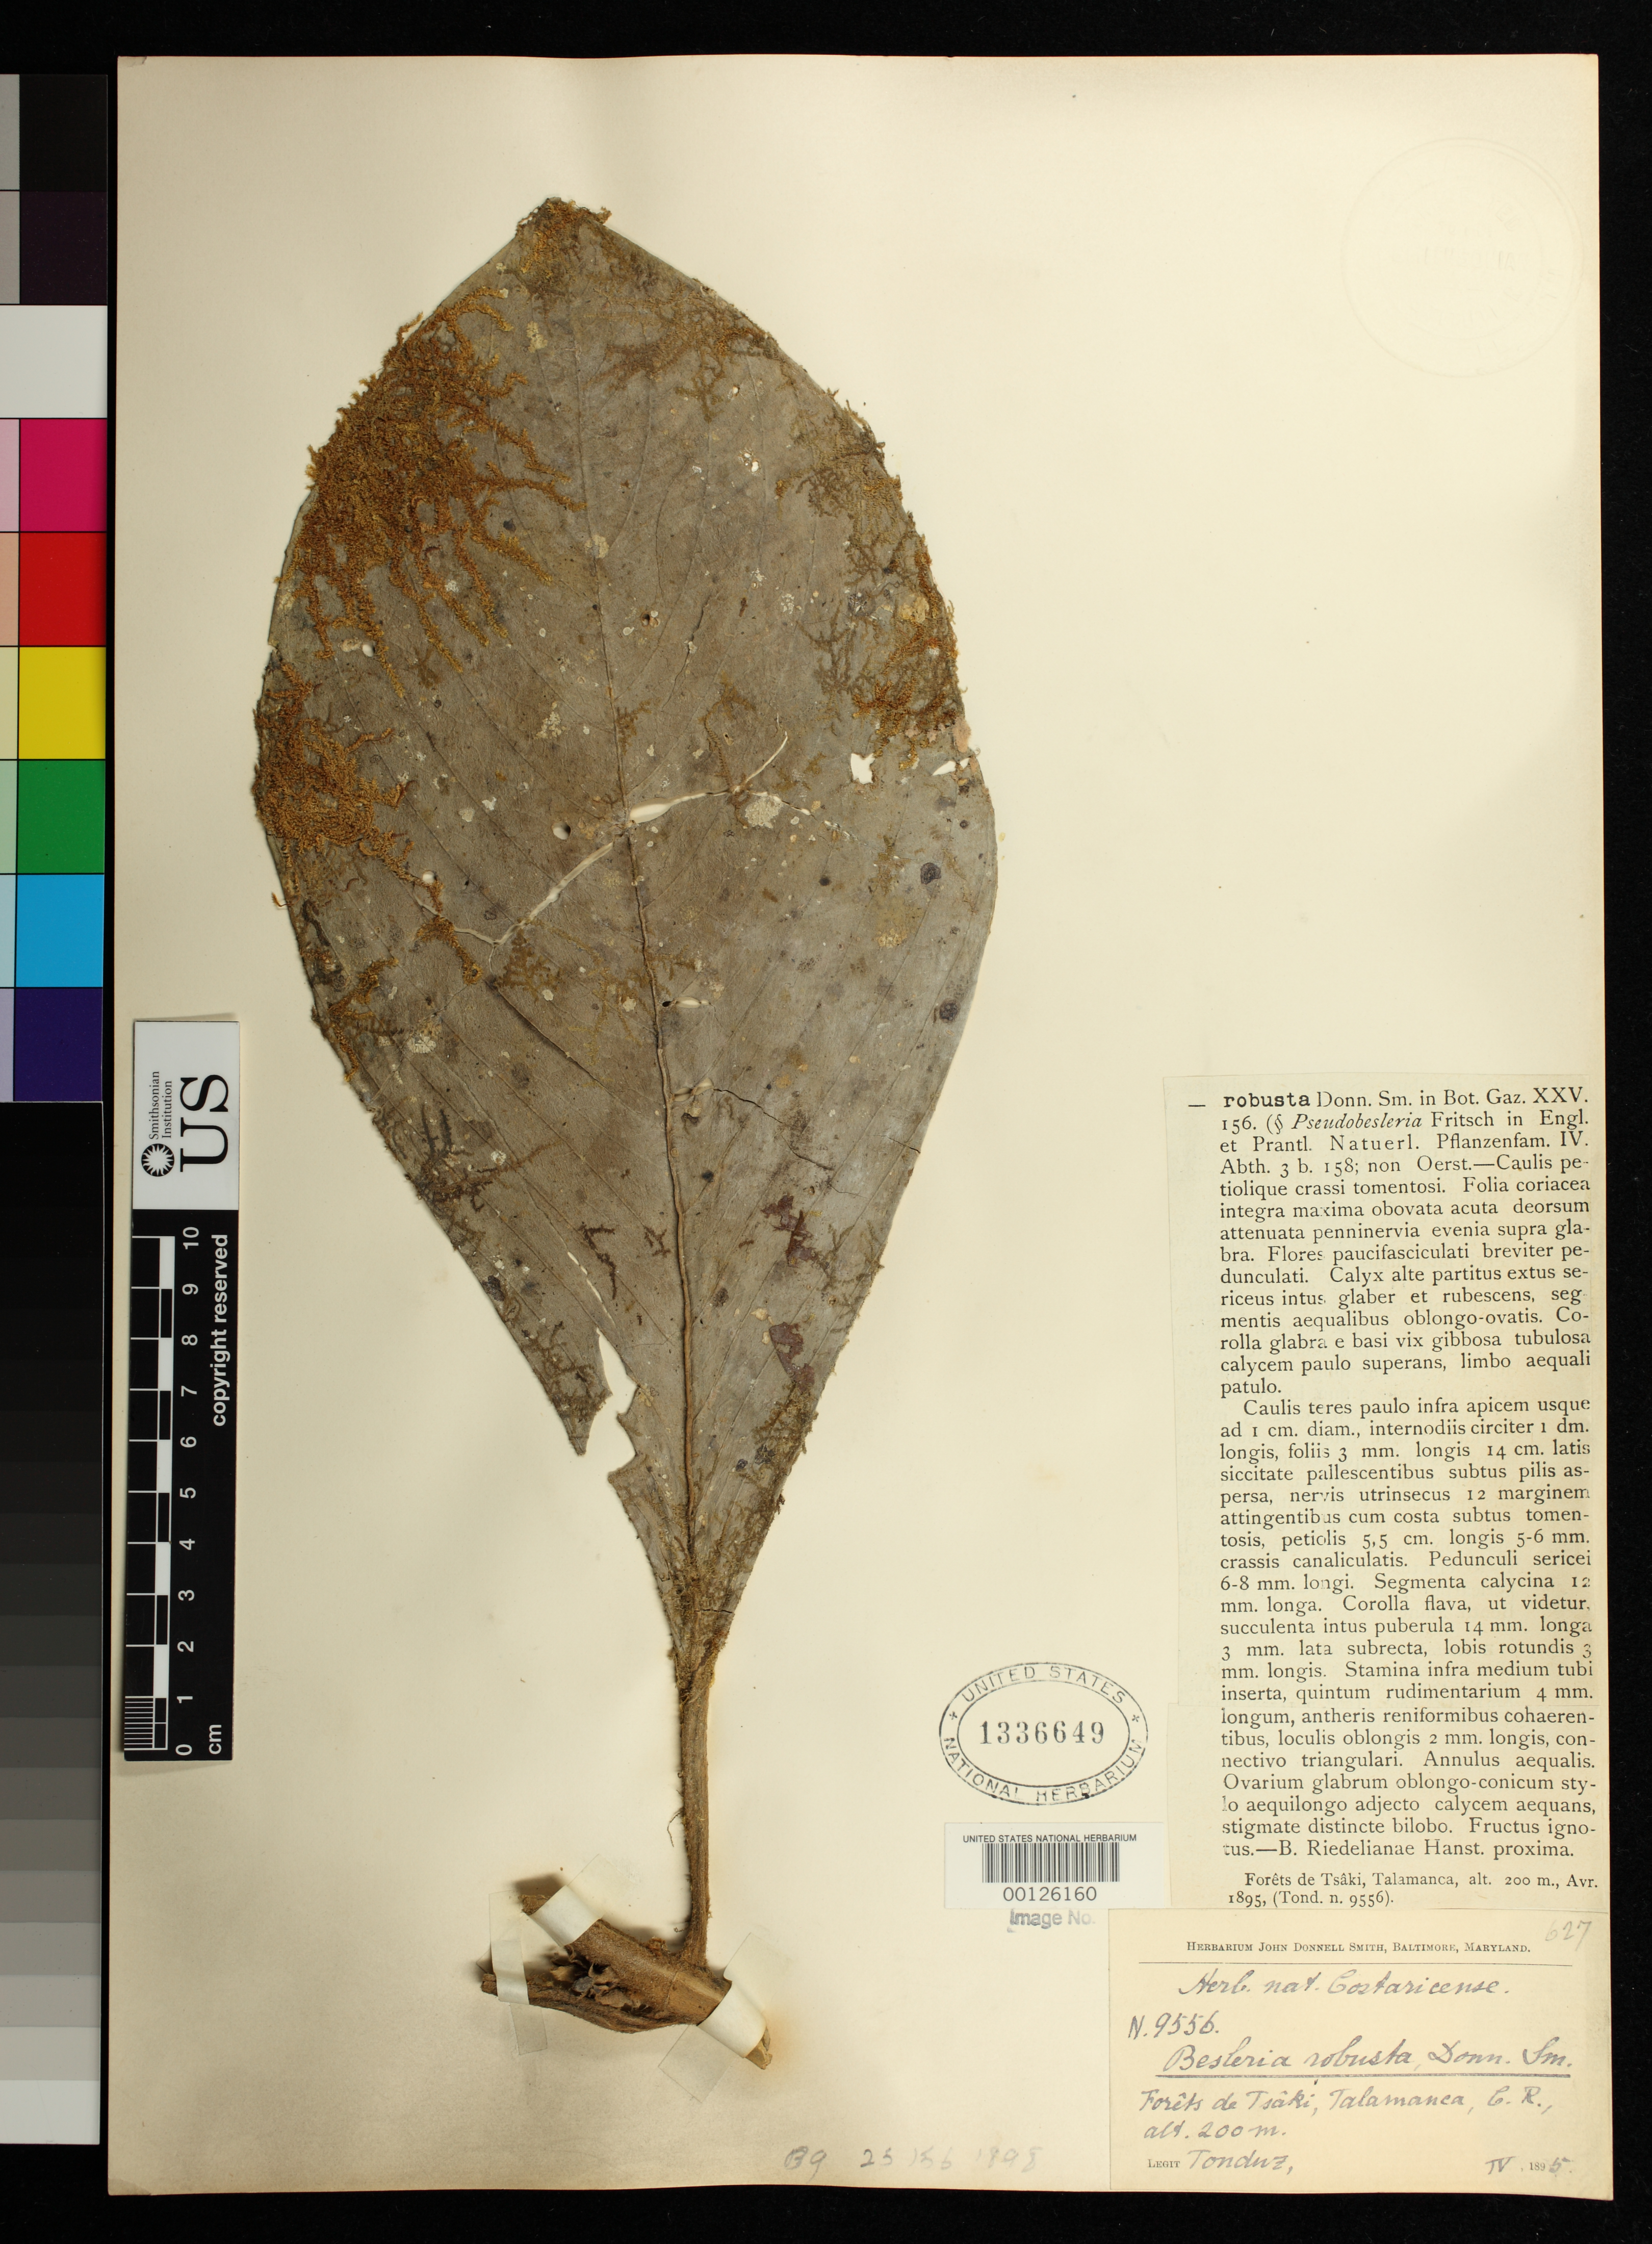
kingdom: Plantae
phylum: Tracheophyta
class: Magnoliopsida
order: Lamiales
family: Gesneriaceae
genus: Besleria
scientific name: Besleria robusta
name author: Donn. Sm.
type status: Isotype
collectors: A. Tonduz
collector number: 9556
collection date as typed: Apr 1895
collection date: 1895-04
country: Costa Rica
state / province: Limón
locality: Talamanca, forests of Tsaki.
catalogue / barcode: US 1336649